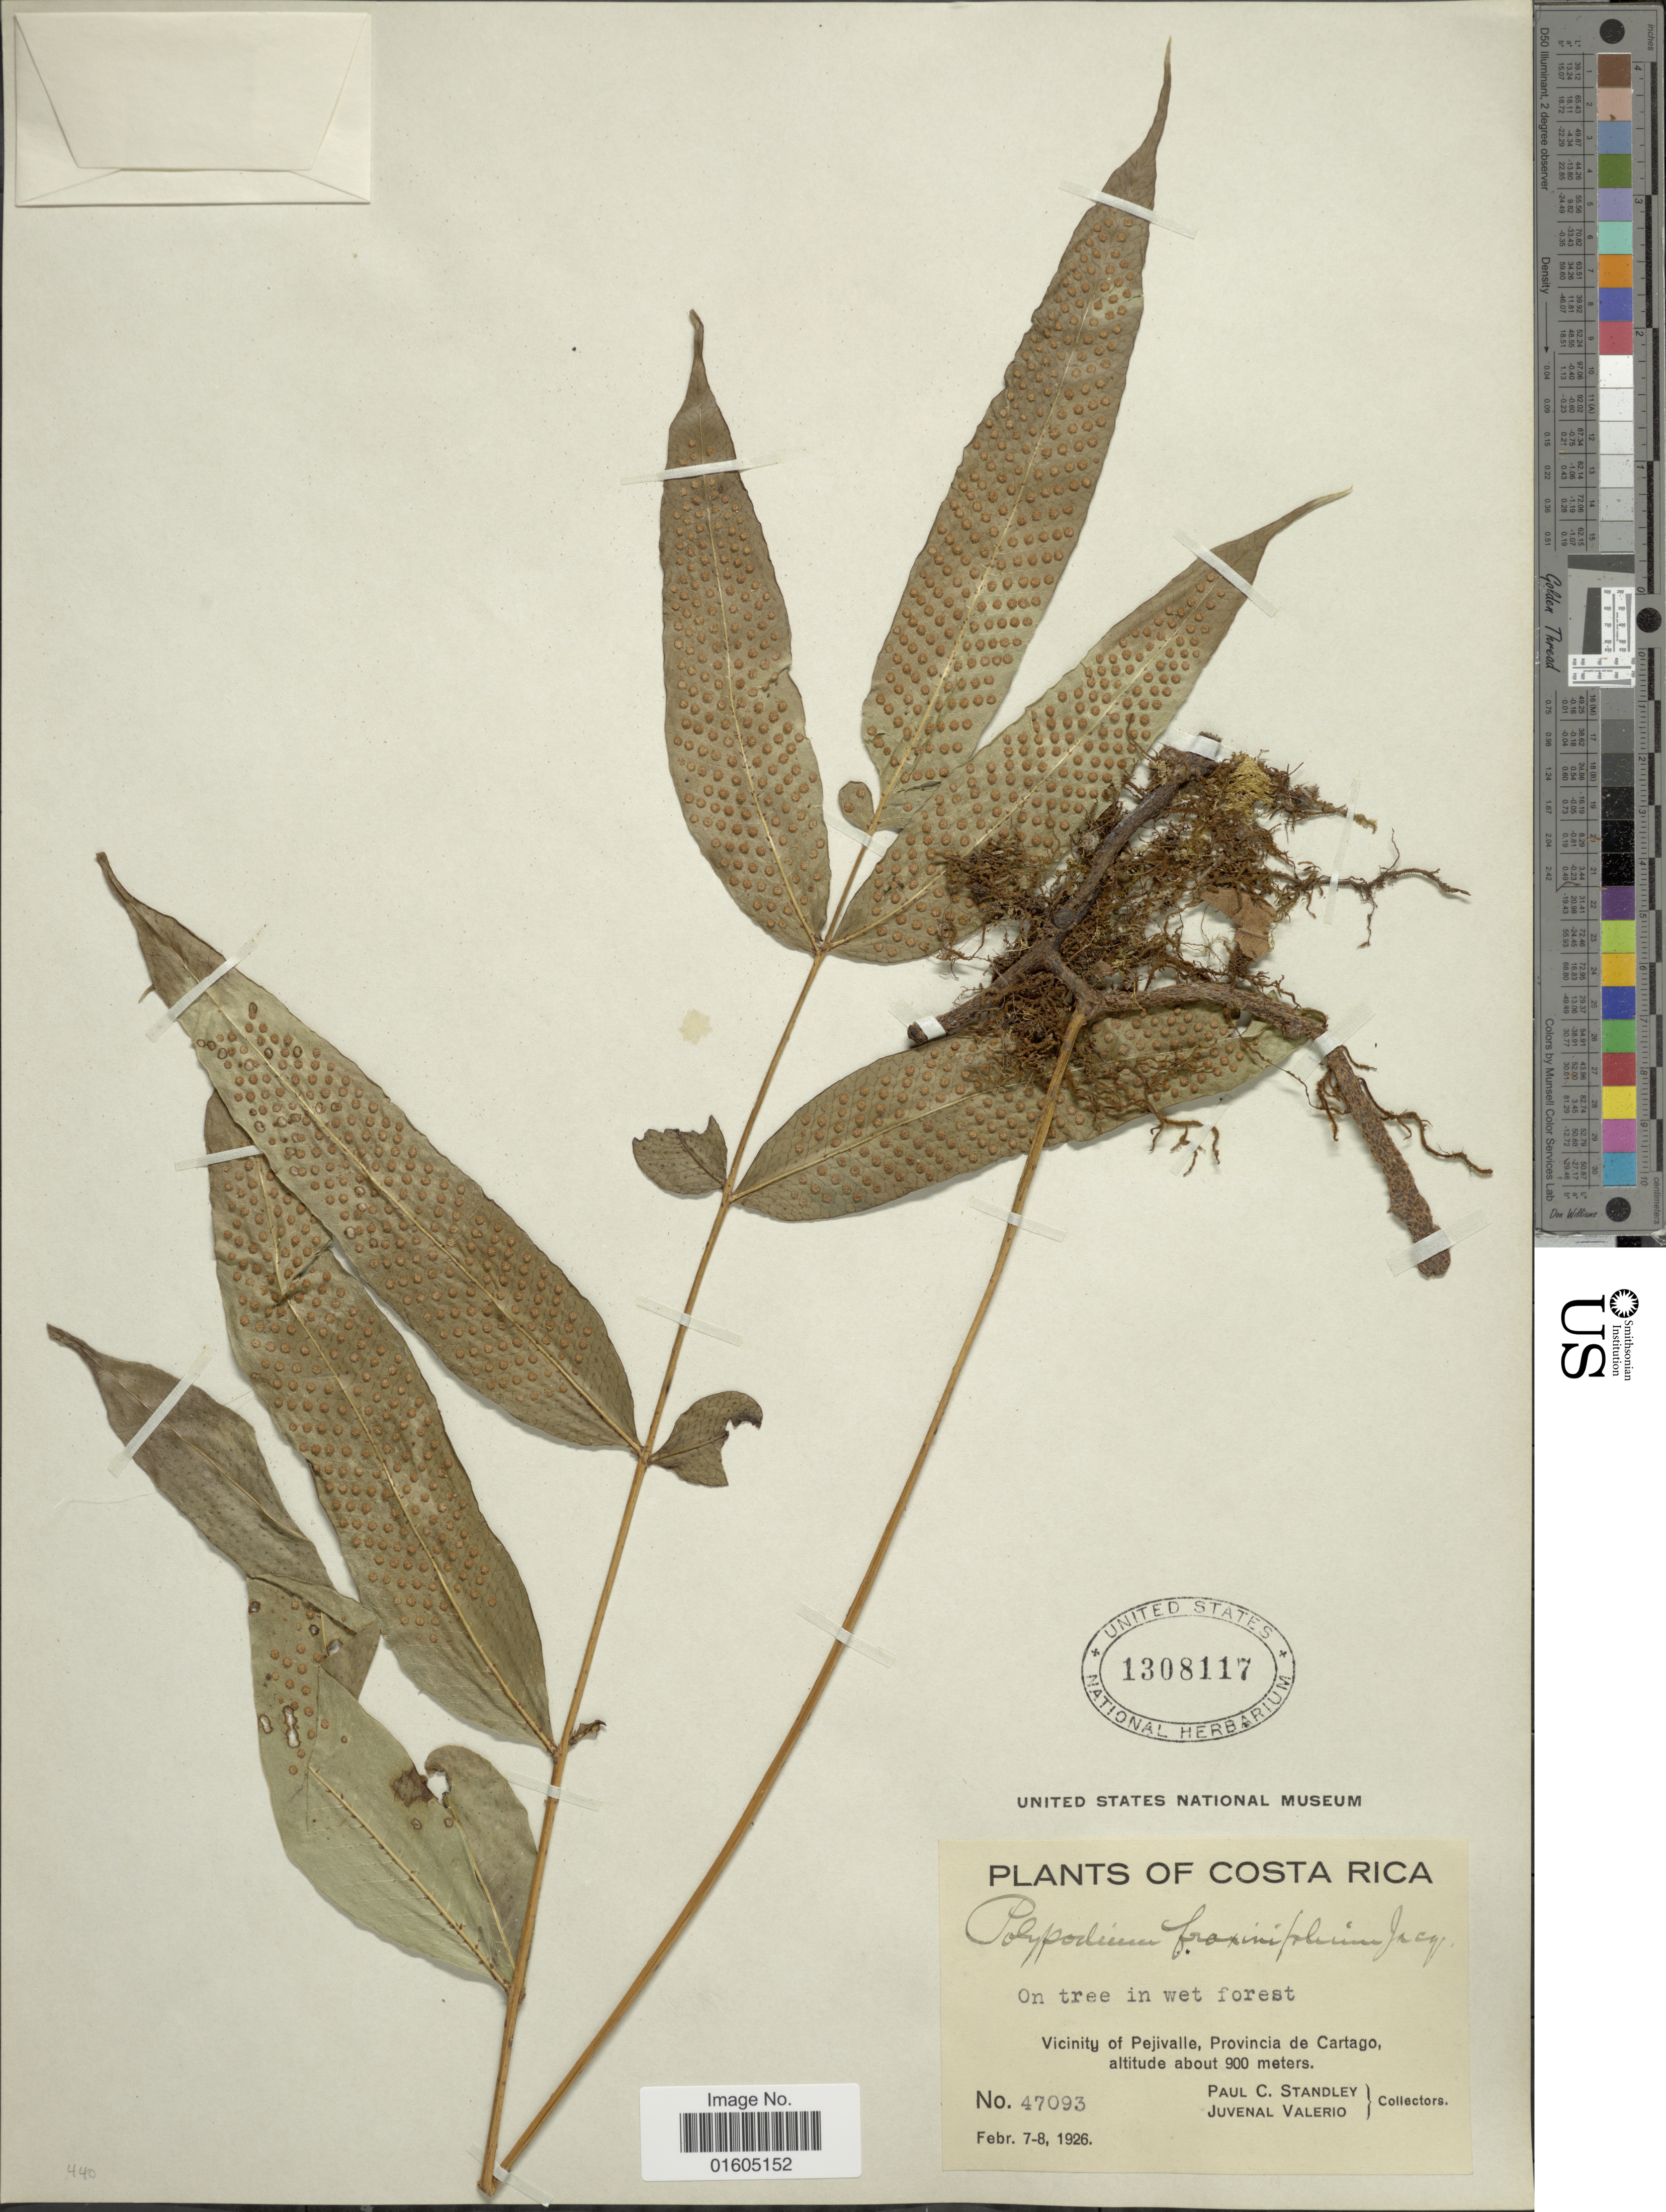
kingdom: Plantae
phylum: Tracheophyta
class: Polypodiopsida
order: Polypodiales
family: Polypodiaceae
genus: Serpocaulon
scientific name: Serpocaulon fraxinifolium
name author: (Jacq.) A.R. Sm.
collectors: P. C. Standley & J. Valerio R.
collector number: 47093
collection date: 1926-02-07/1926-02-08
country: Costa Rica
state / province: Cartago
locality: Costa Rica. Vicinity of Pejivalle, Provincia de Cartago.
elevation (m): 900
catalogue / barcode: US 1308117